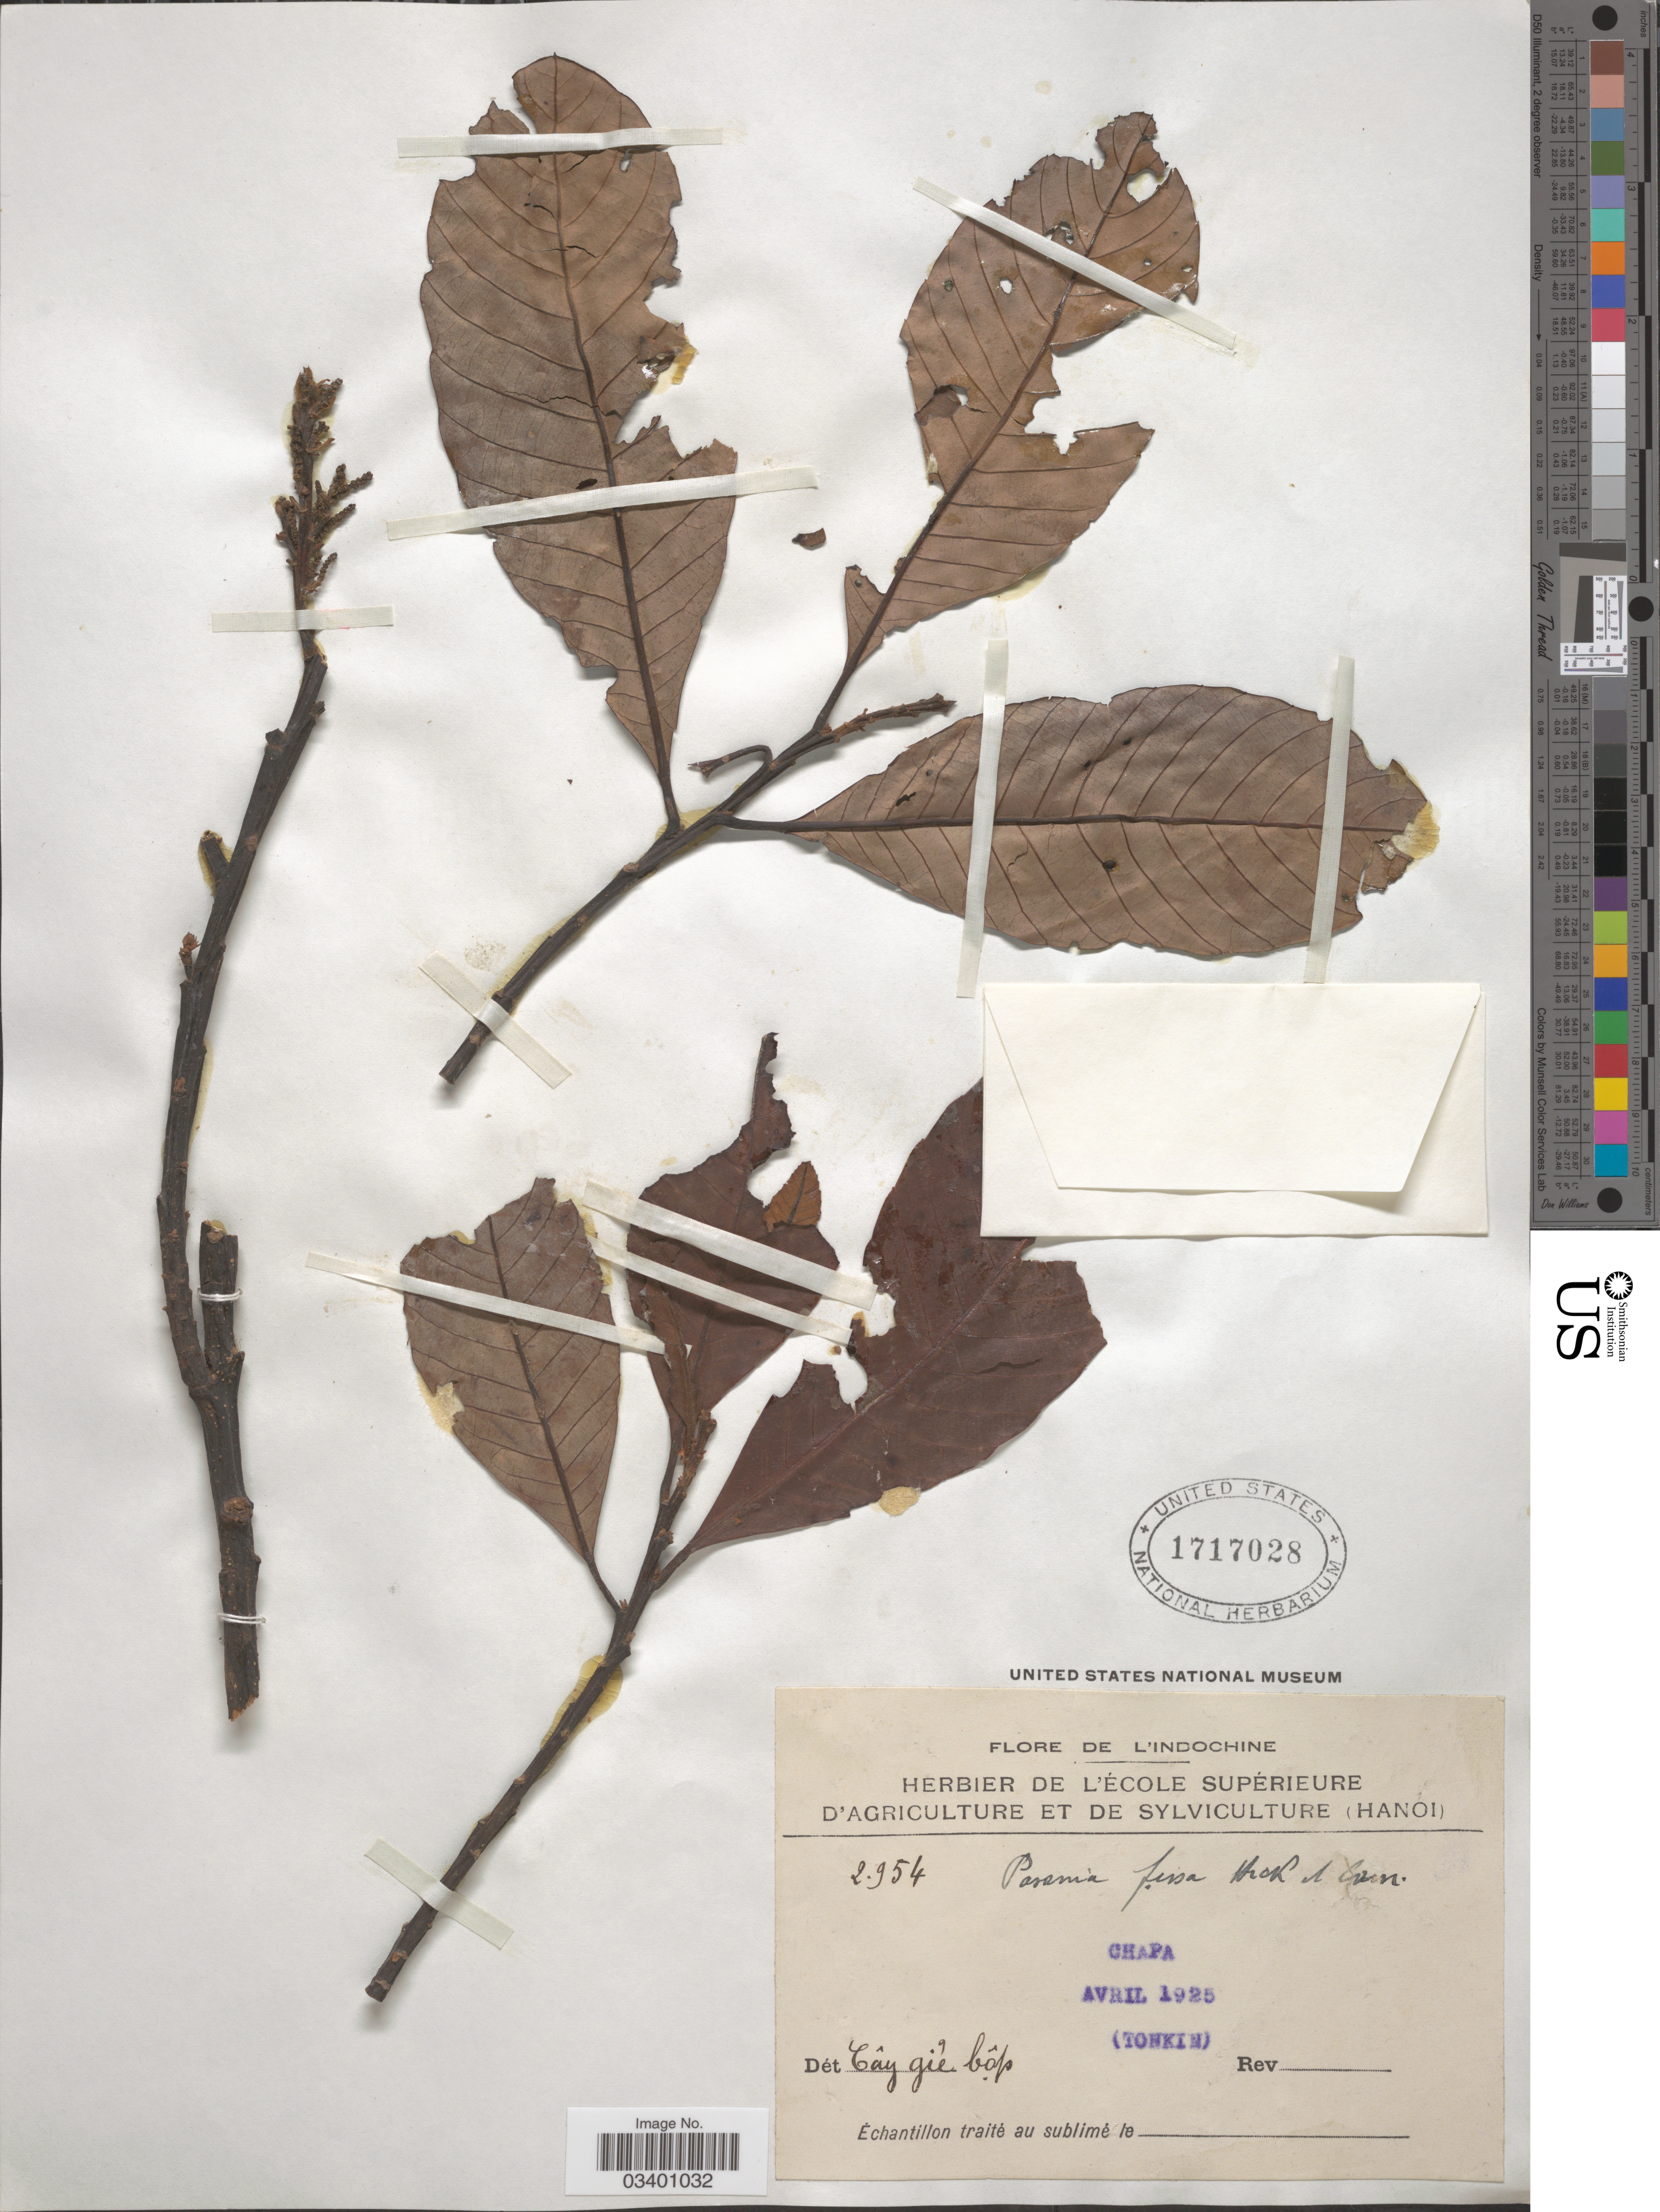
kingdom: Plantae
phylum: Tracheophyta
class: Magnoliopsida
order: Fagales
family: Fagaceae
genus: Castanopsis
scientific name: Castanopsis fissa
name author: (Champ. ex Benth.) Rehder & E.H. Wilson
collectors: P. A. Pételot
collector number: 2954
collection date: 1925-04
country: Vietnam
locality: L'Indochine. Chapa.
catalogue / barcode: US 1717028